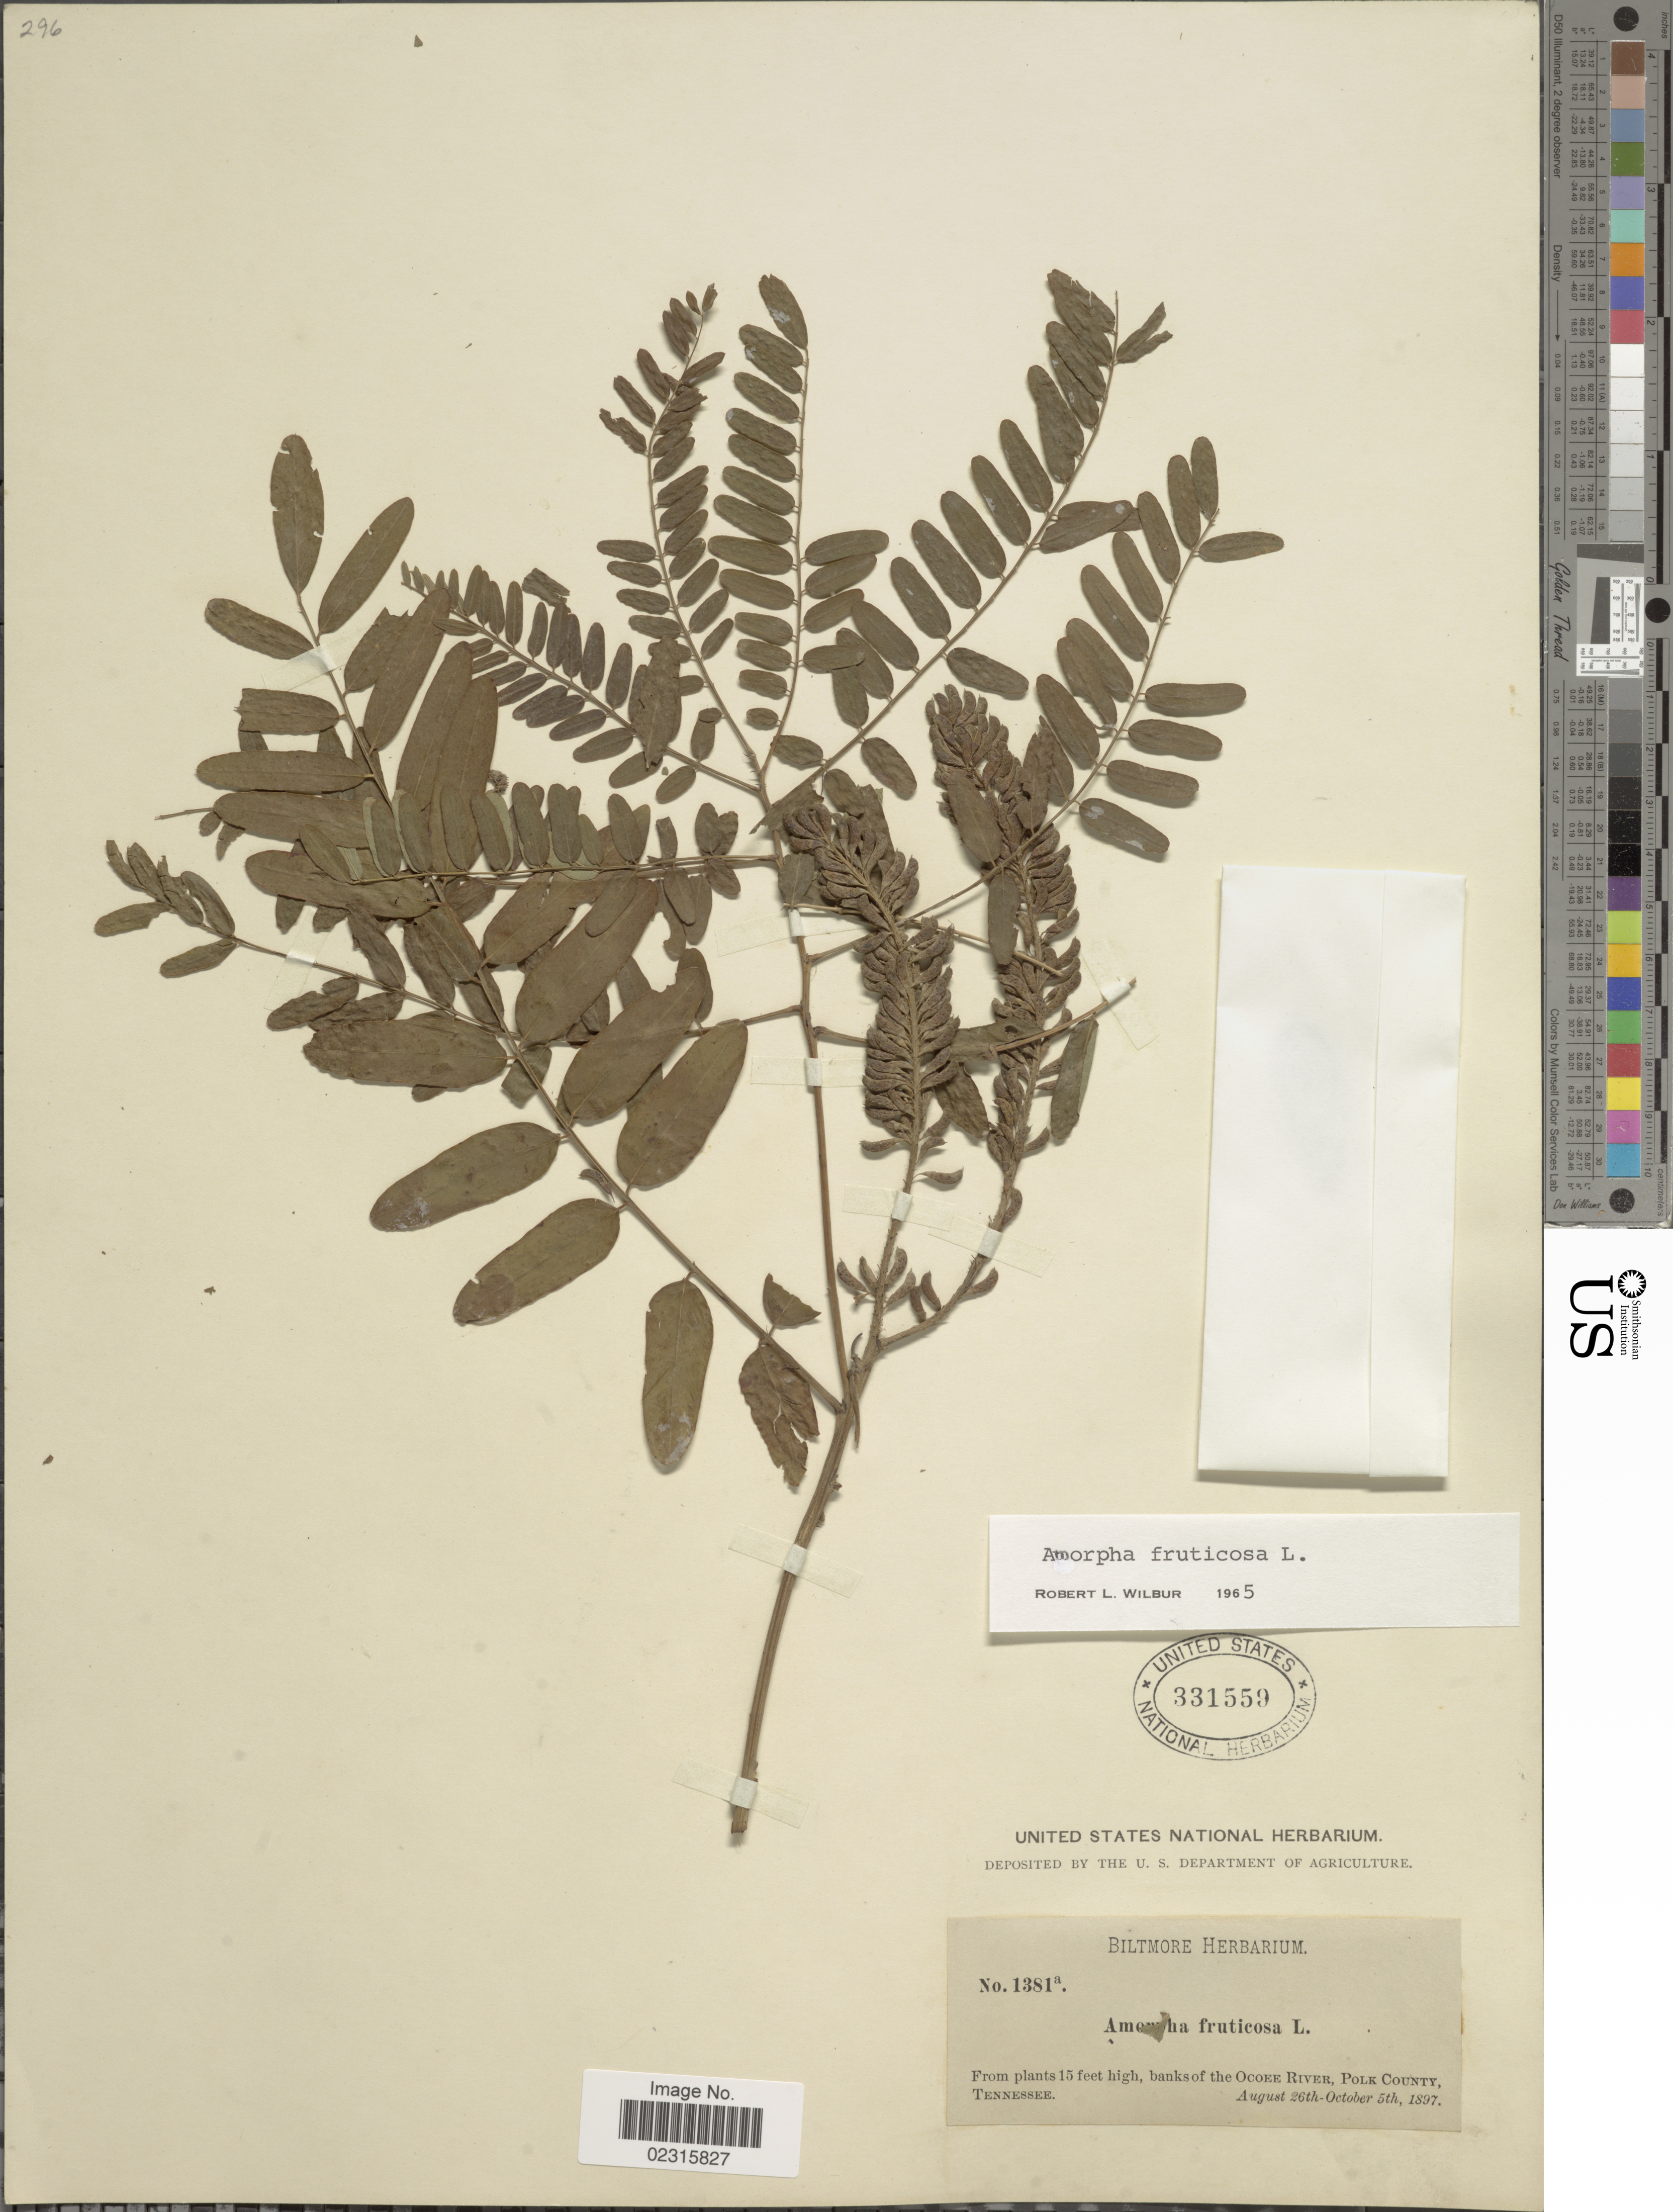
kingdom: Plantae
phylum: Tracheophyta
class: Magnoliopsida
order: Fabales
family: Fabaceae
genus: Amorpha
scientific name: Amorpha fruticosa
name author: L.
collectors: ex herb. Biltmore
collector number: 1381a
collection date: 1897-08-26/1897-10-05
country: United States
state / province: Tennessee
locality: Banks of the Ocoee River, Polk County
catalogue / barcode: US 331559